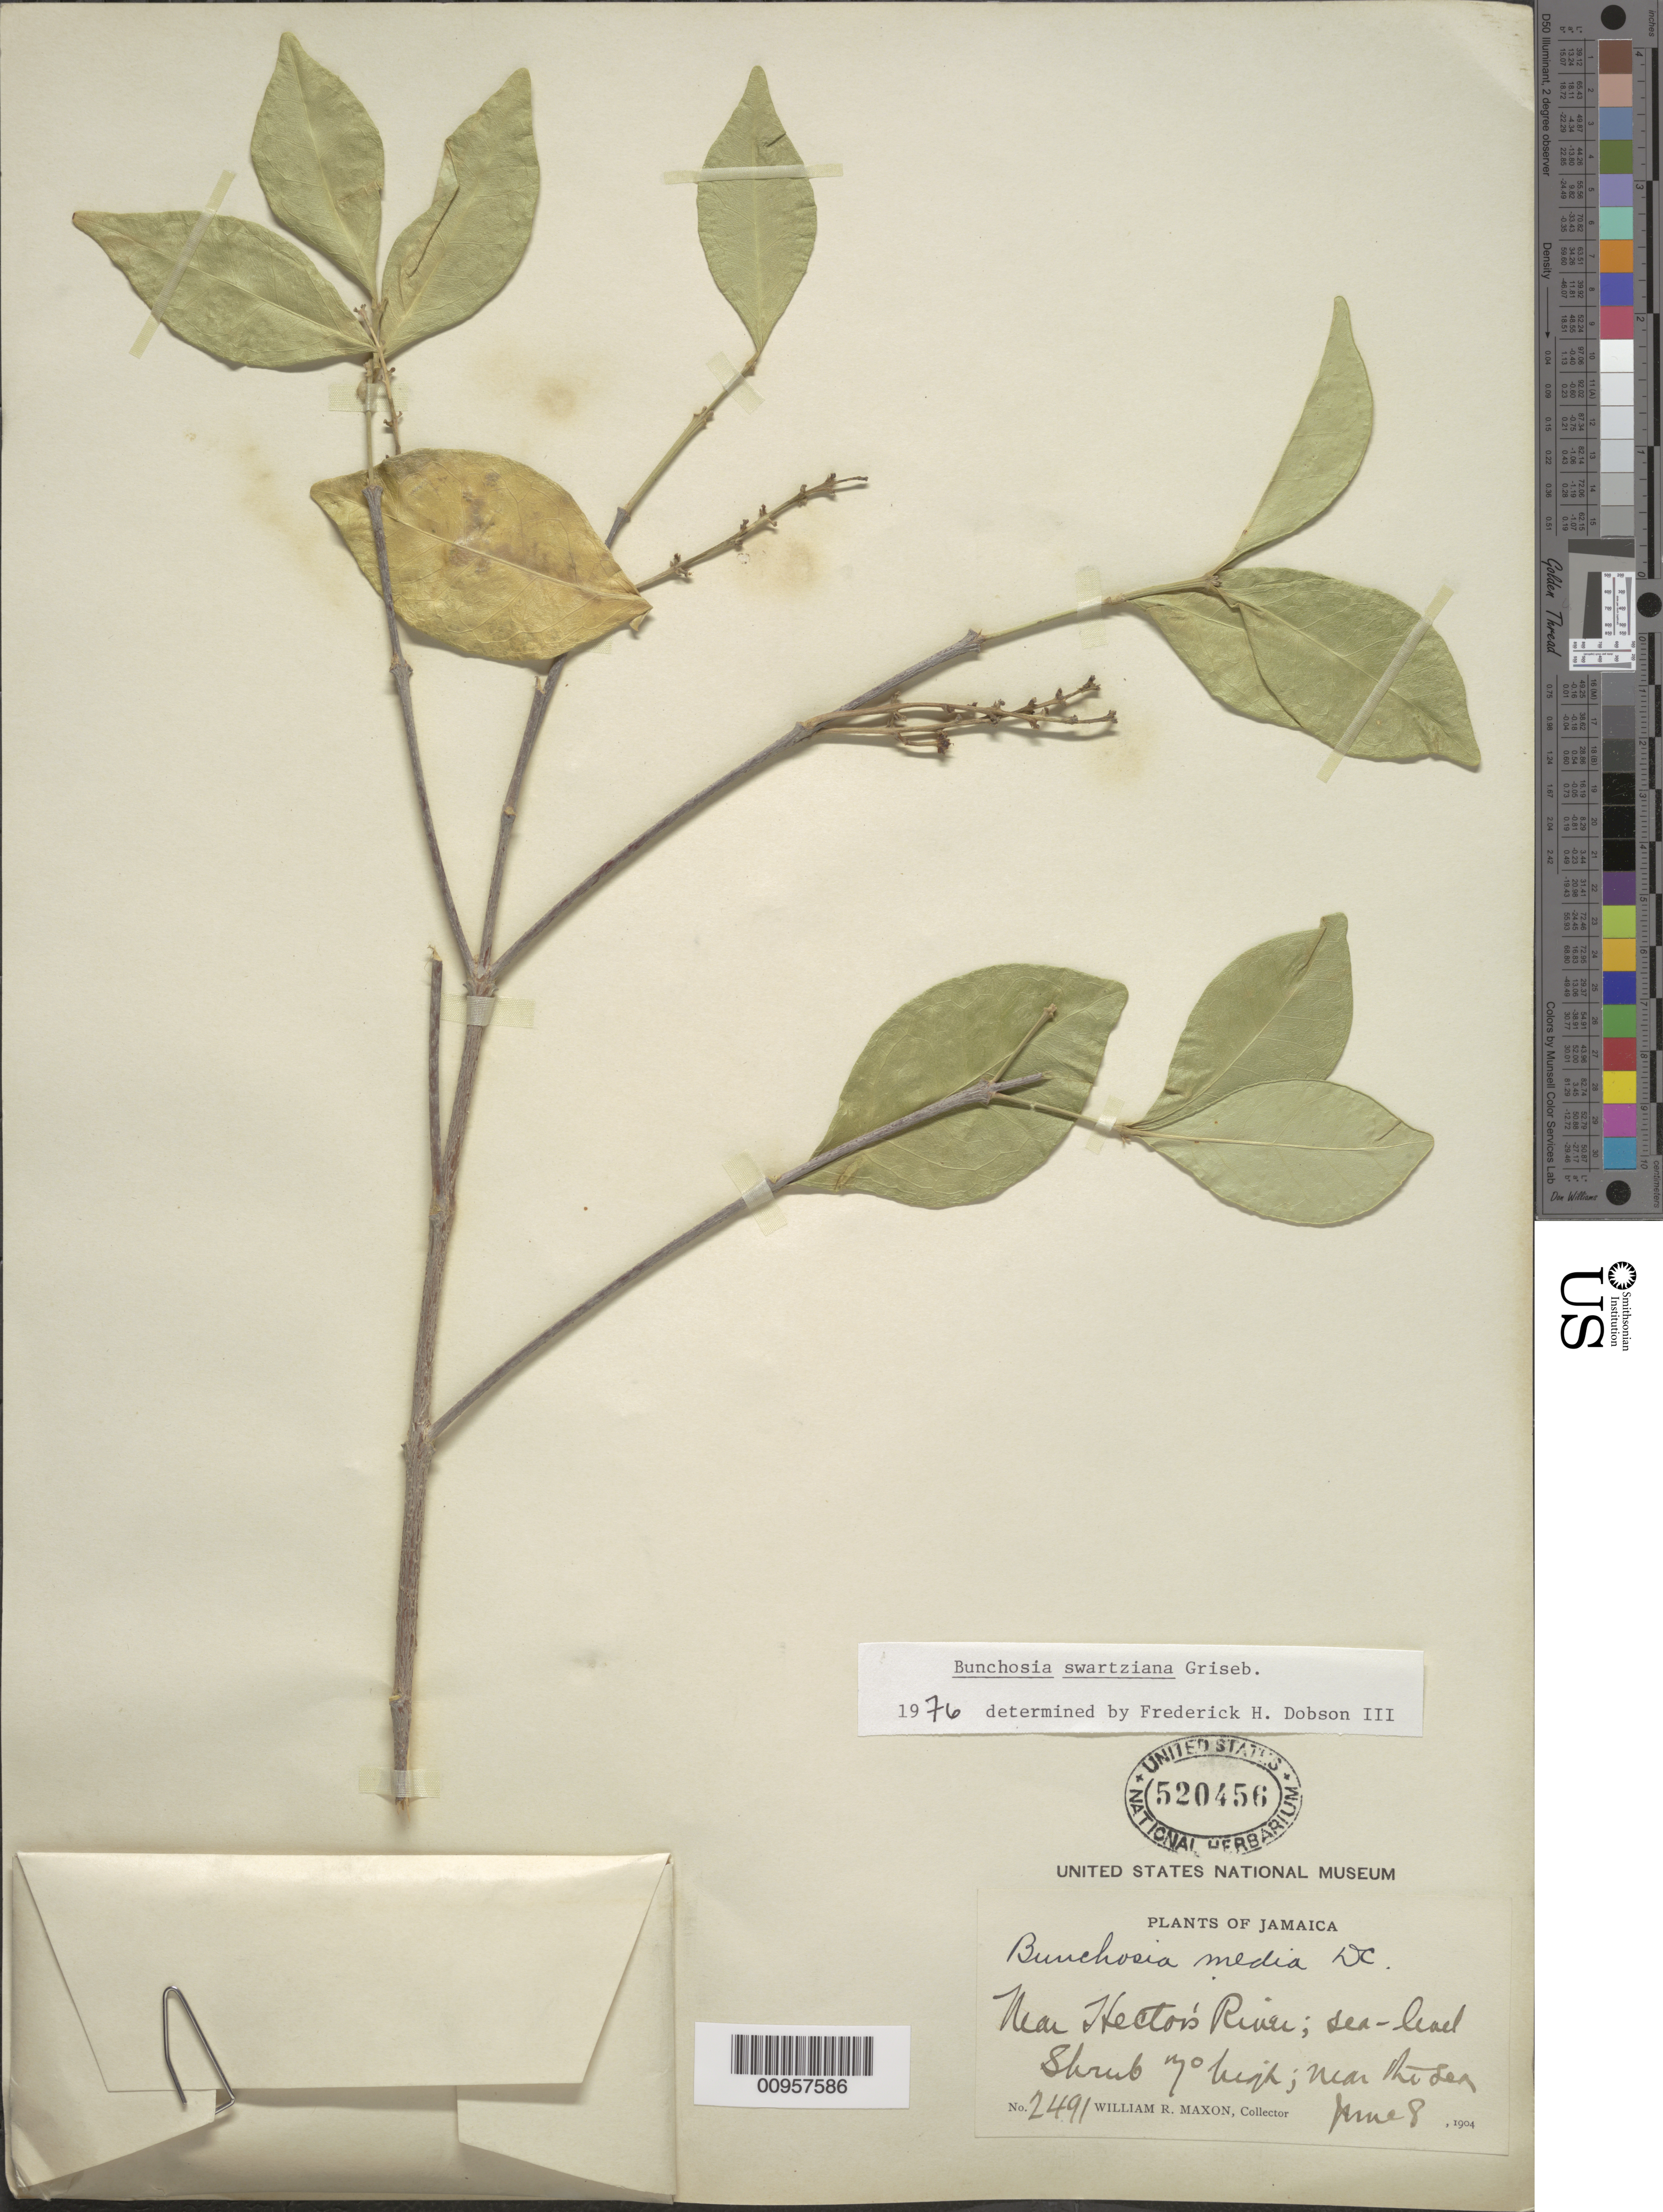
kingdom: Plantae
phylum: Tracheophyta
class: Magnoliopsida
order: Malpighiales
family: Malpighiaceae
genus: Bunchosia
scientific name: Bunchosia swartziana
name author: Griseb.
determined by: Dobson, Frederick H.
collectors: W. R. Maxon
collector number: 2491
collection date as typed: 08 Jun 1904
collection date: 1904-06-08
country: Jamaica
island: Jamaica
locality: Near Hector's River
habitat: Near the sea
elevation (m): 0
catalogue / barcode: US 520456